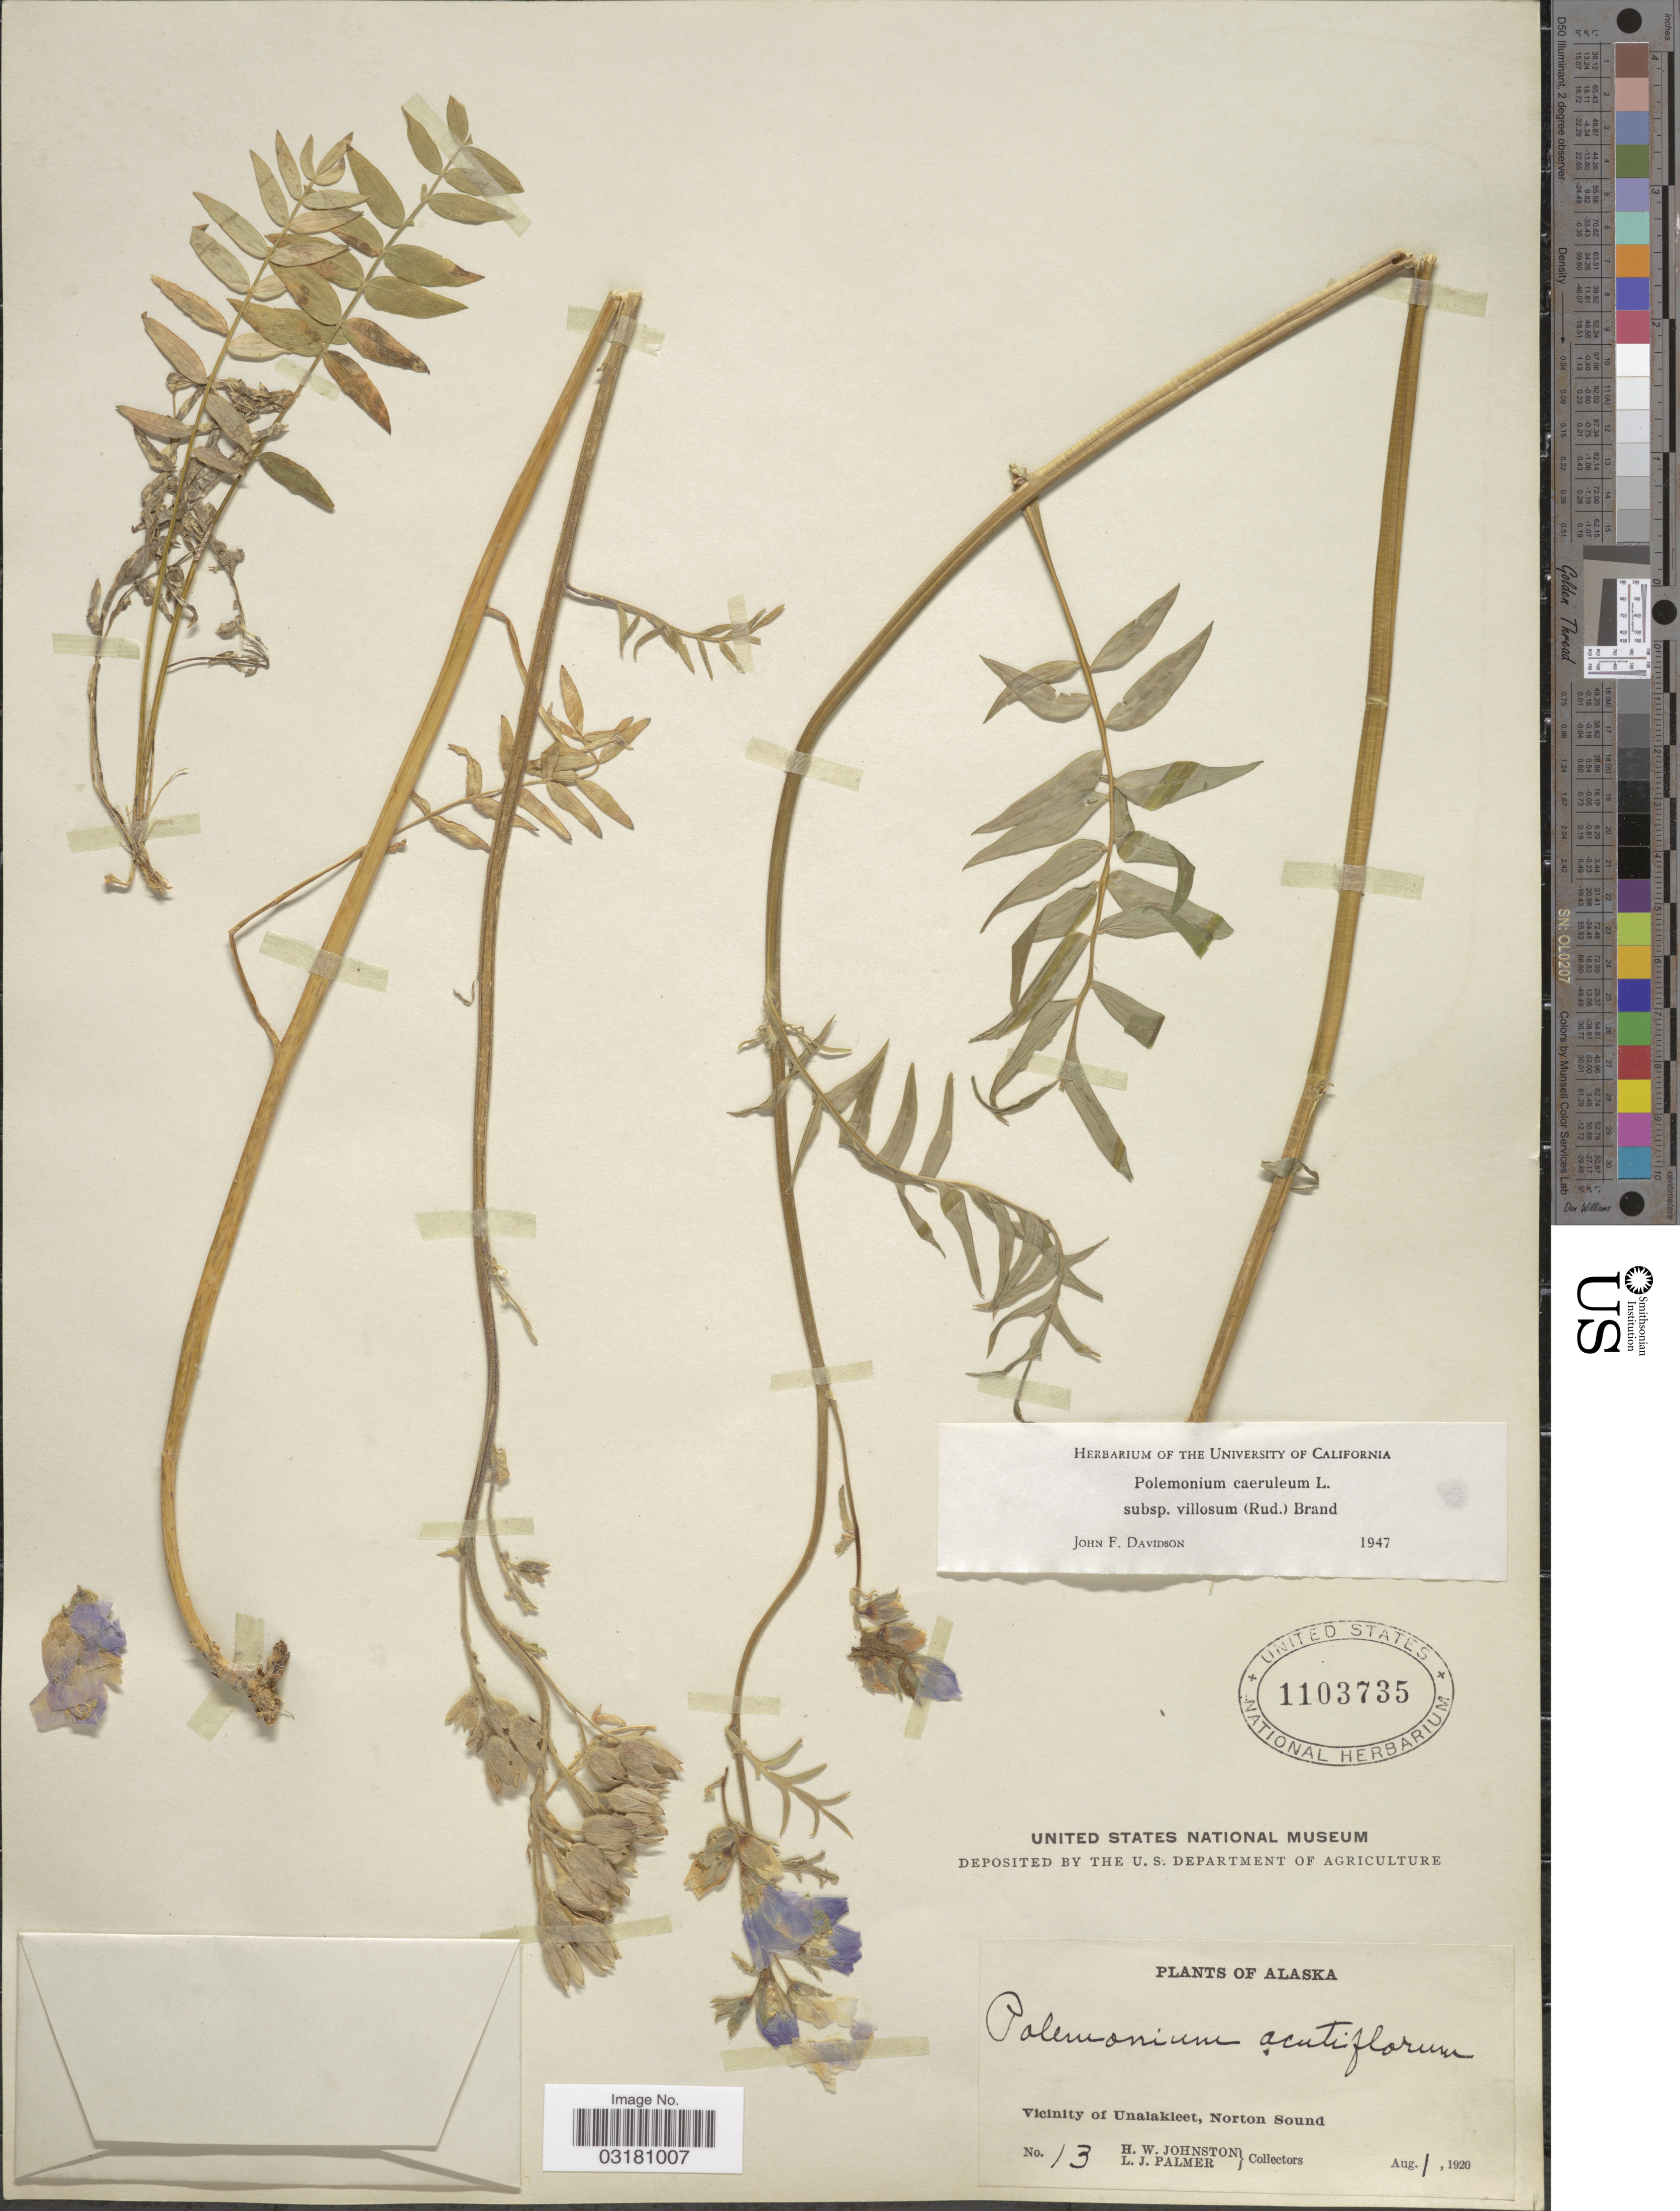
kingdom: Plantae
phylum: Tracheophyta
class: Magnoliopsida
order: Ericales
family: Polemoniaceae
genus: Polemonium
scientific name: Polemonium caeruleum subsp. villosum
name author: (Rudolph ex Georgi) Brand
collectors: H. W. Johnston & L. J. Palmer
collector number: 13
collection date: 1920-08-01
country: United States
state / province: Alaska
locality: Vicinity of Unalakleet, Norton Sound.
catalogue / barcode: US 1103735